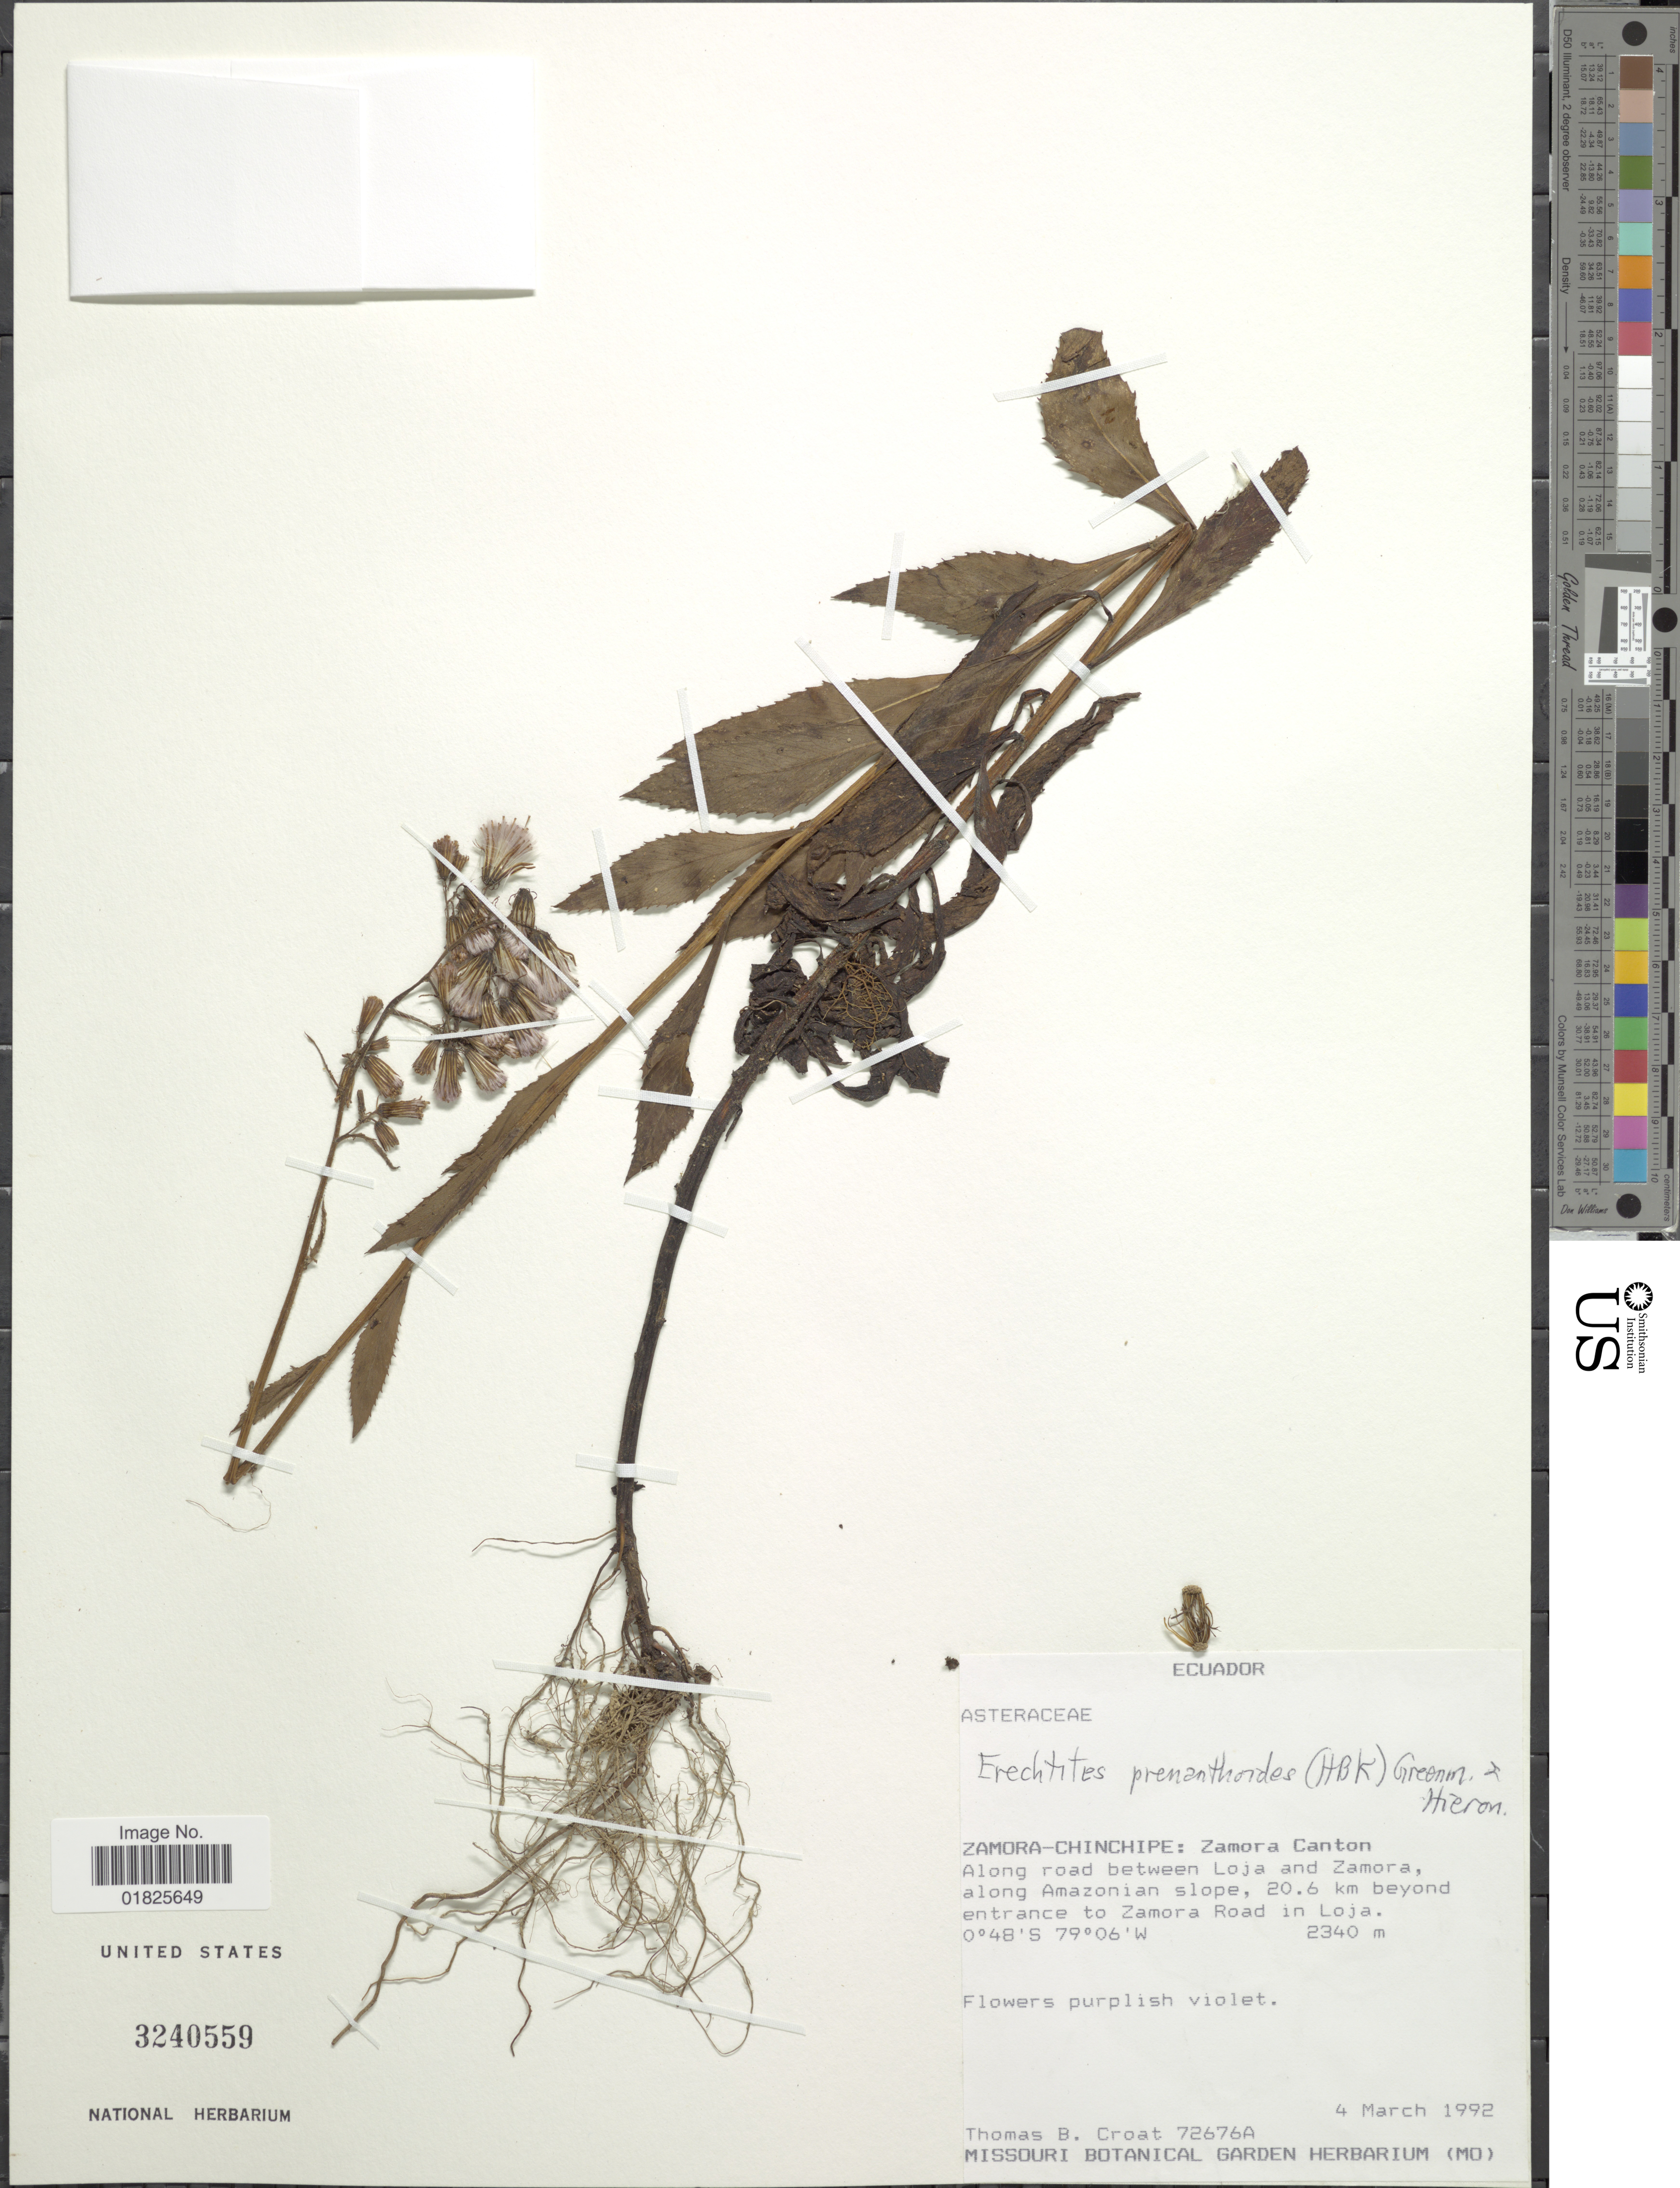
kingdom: Plantae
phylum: Tracheophyta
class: Magnoliopsida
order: Asterales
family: Asteraceae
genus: Erechtites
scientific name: Erechtites prenanthoides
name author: Hook. f.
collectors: T. B. Croat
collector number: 72676A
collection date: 1992-03-04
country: Ecuador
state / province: Zamora-Chinchipe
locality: Zamora Canton. Along road between Loja and Zamora, along Amazonian slope, 20.6 km beyond entrance to Zamora Road in Loja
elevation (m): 2340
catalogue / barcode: US 3240559